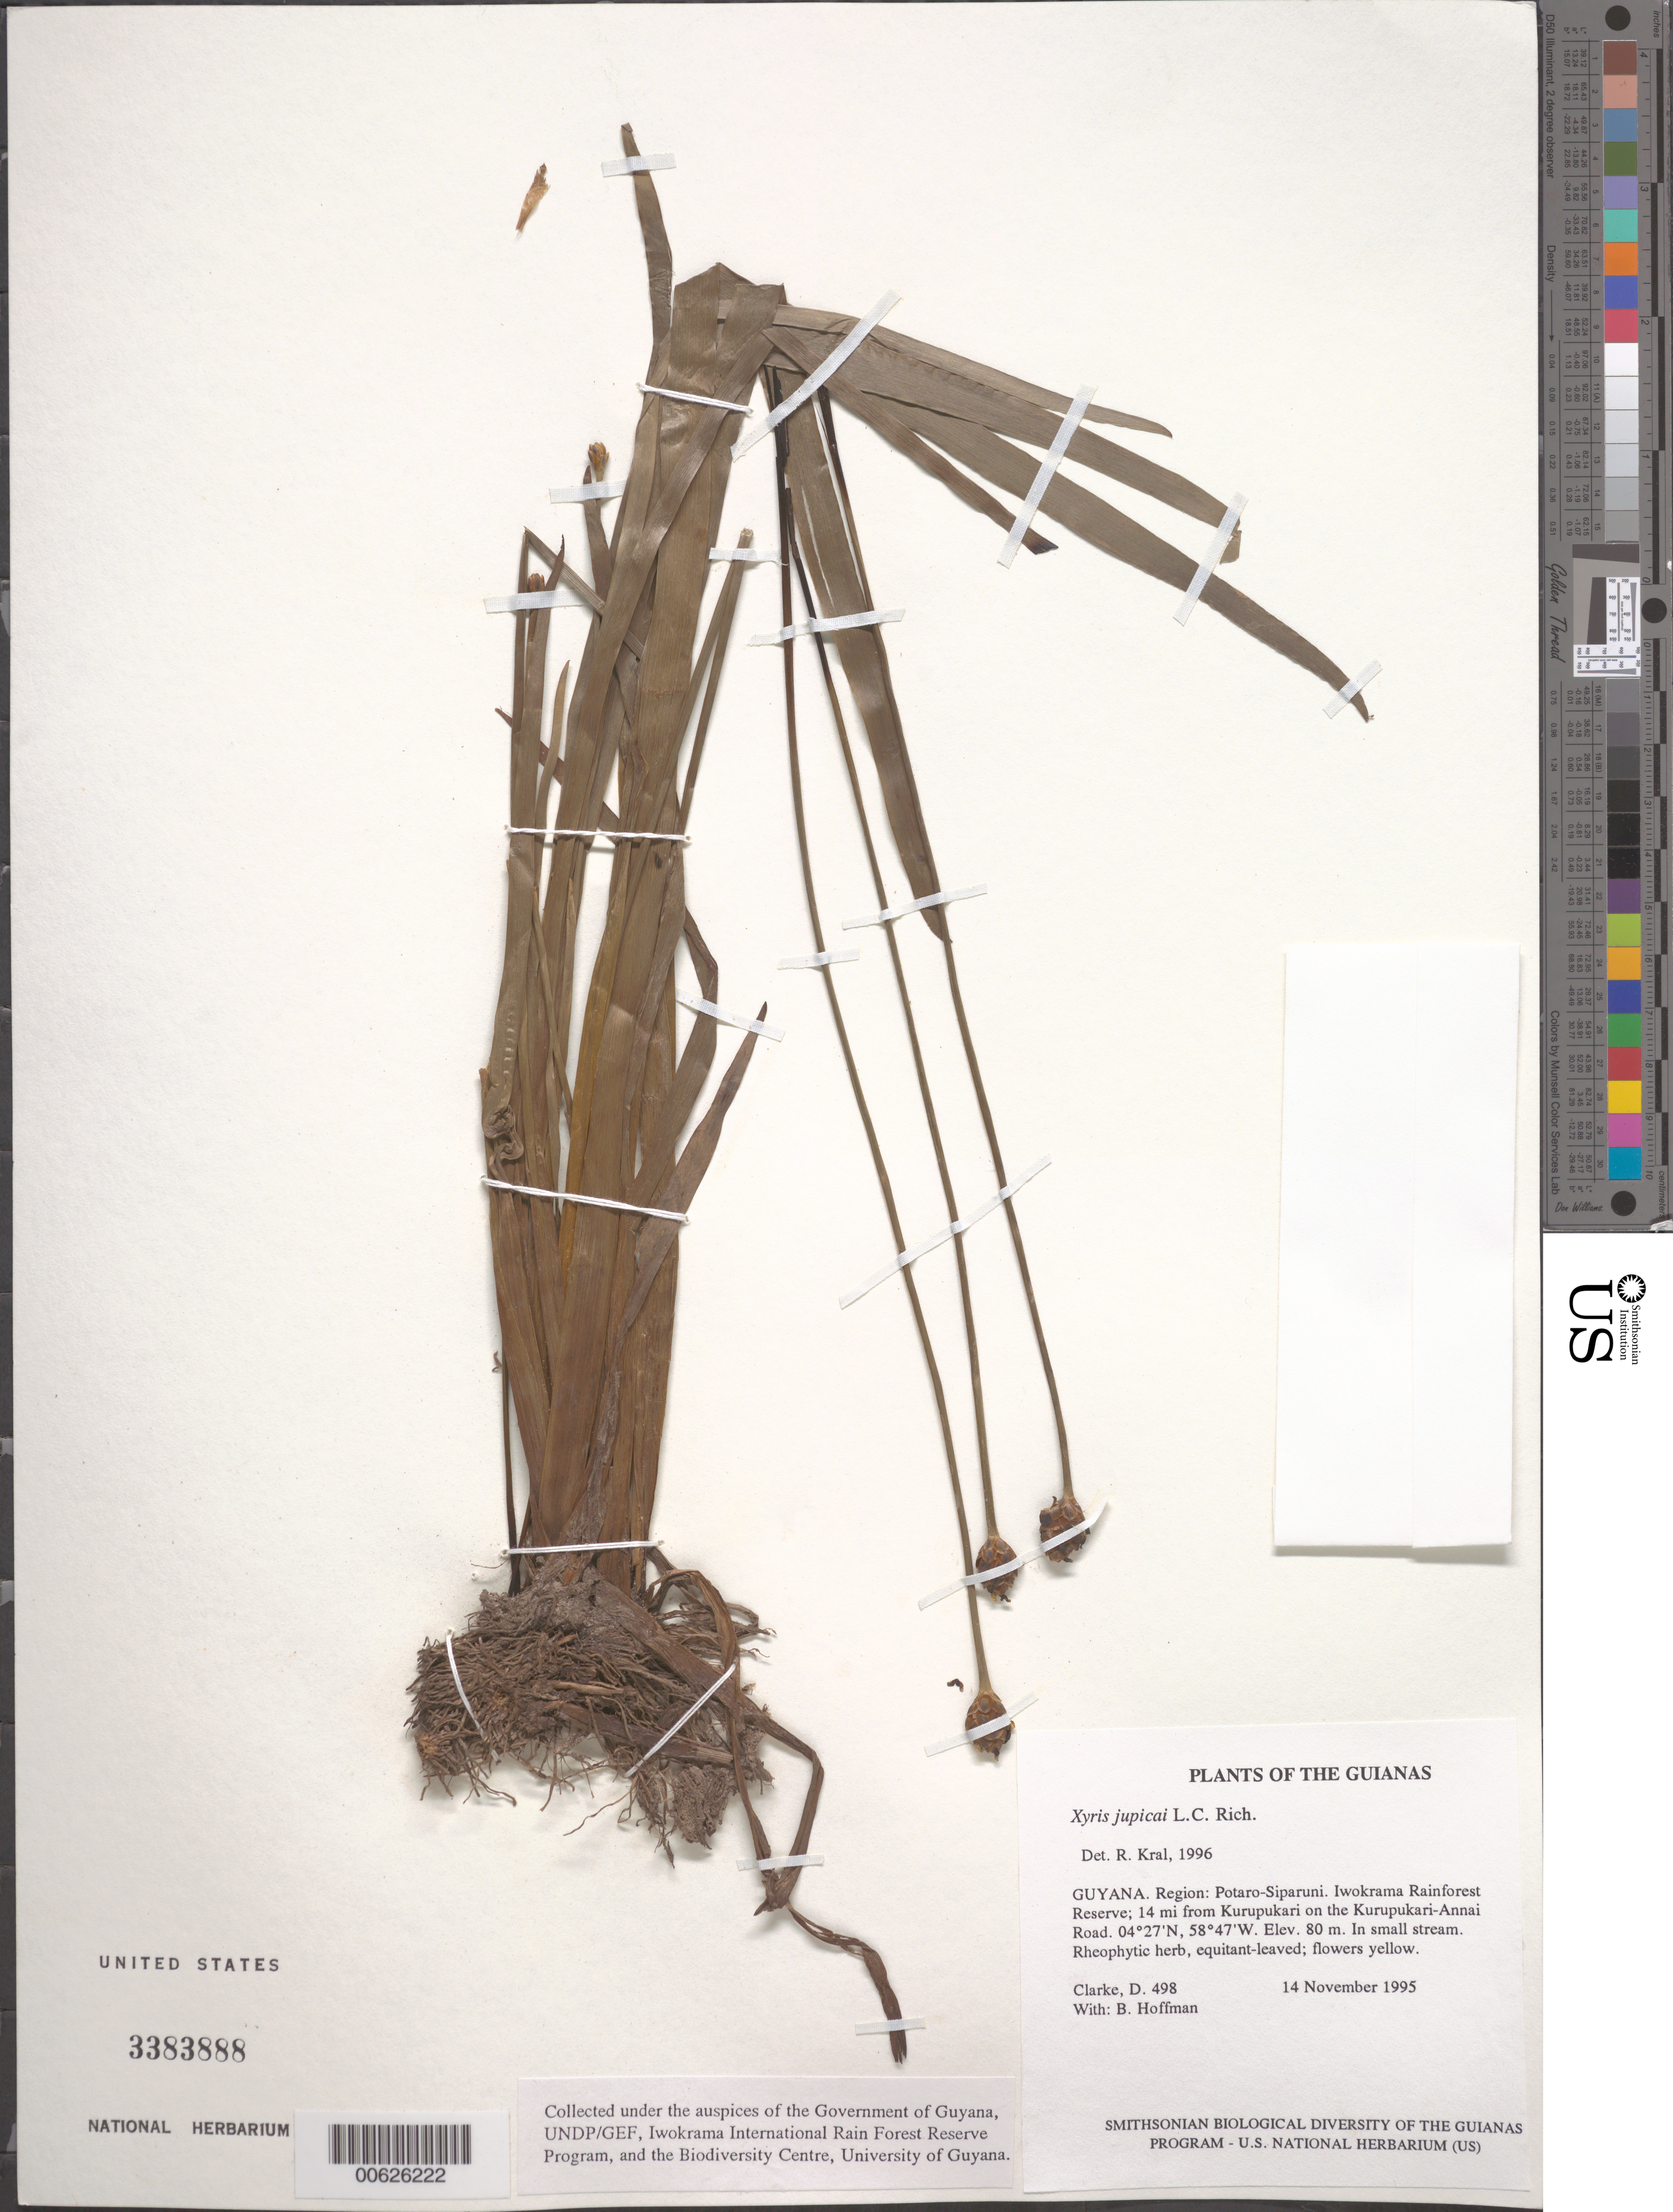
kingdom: Plantae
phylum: Tracheophyta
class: Liliopsida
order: Poales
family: Xyridaceae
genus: Xyris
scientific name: Xyris jupicai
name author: Rich.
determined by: Kral, Robert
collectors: H. D. Clarke & B. Hoffman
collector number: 498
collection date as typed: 14 November 1995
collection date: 1995-11-14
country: Guyana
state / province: Potaro-Siparuni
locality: Iwokrama Rainforest Reserve; 14 mi from Kurupukari on the Kurupukari-Annai Road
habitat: In small stream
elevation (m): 80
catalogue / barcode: US 3383888